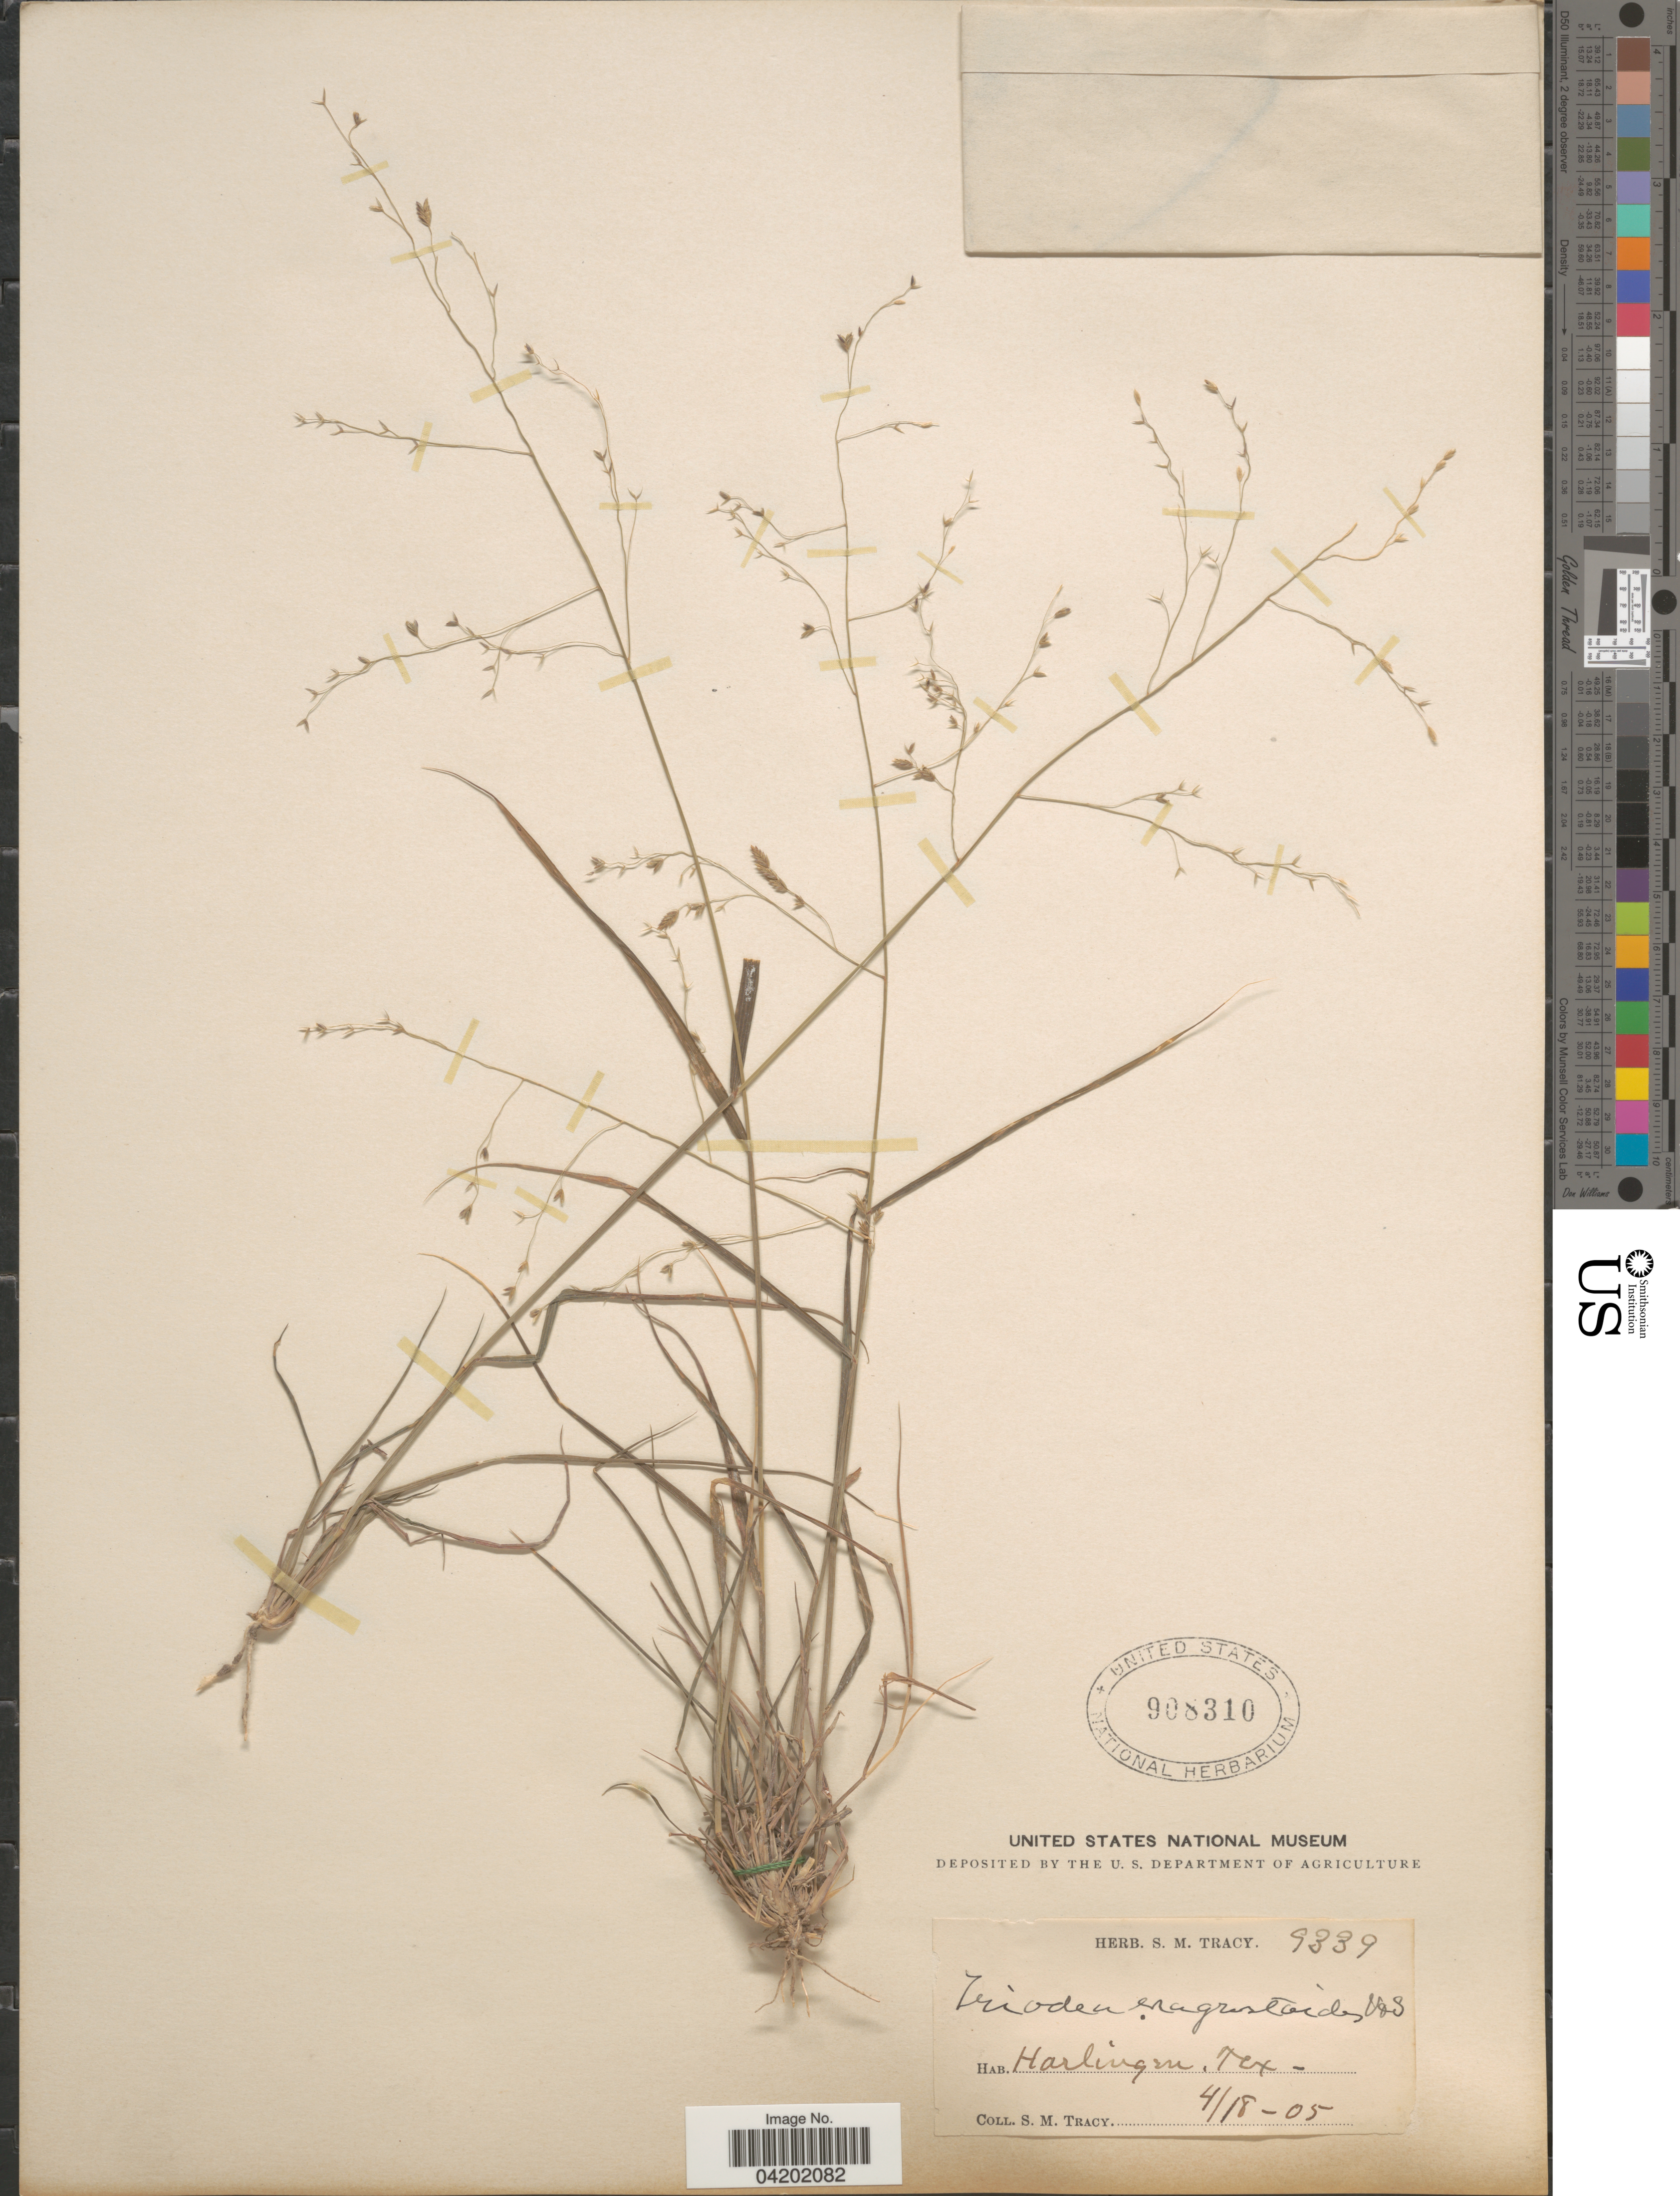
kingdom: Plantae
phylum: Tracheophyta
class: Liliopsida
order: Poales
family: Poaceae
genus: Triplasiella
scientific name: Triplasiella eragrostoides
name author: (Vasey & Scribn.) P.M. Peterson & Romasch.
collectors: S. M. Tracy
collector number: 9339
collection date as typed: Transcribed d/m/y: 18/4/5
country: United States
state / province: Texas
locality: Harlingen.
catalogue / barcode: US 908310